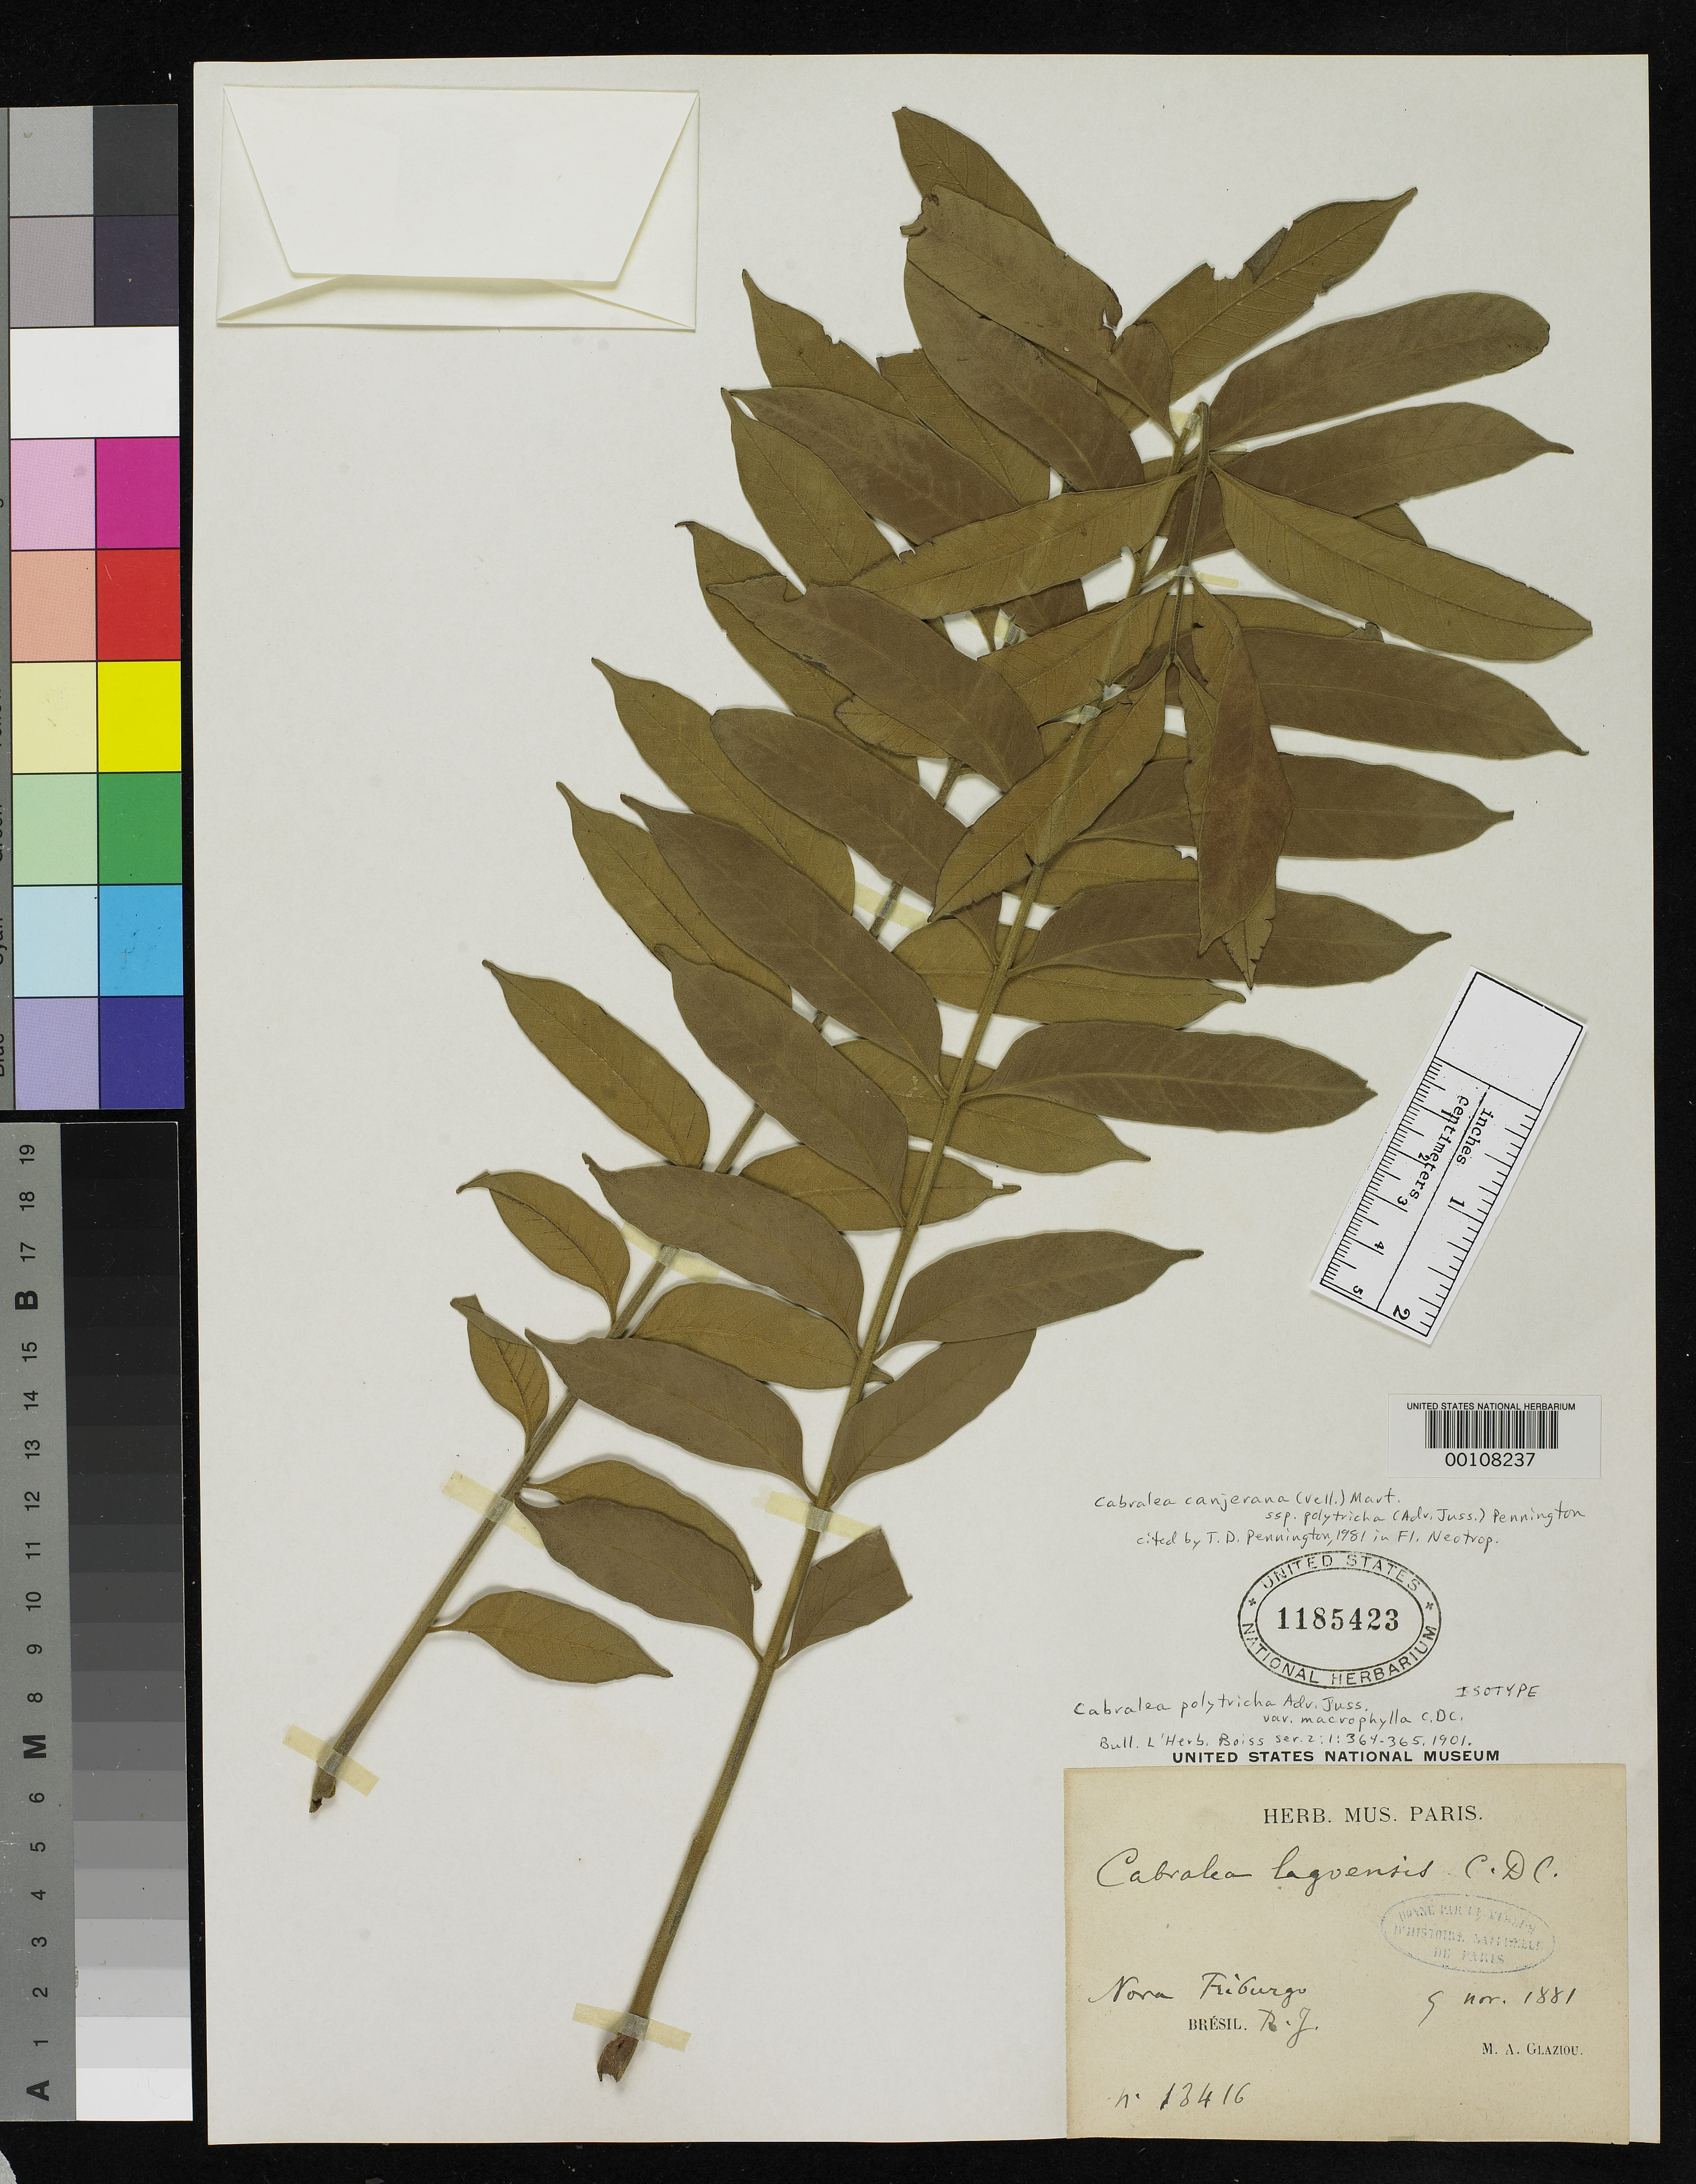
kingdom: Plantae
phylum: Tracheophyta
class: Magnoliopsida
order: Sapindales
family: Meliaceae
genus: Cabralea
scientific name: Cabralea polytricha var. macrophylla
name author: C. DC.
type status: Isotype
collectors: A. F. M. Glaziou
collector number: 13416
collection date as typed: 09 Nov 1881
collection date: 1881-11-09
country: Brazil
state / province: Rio de Janeiro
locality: Nova Friburgo.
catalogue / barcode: US 1185423